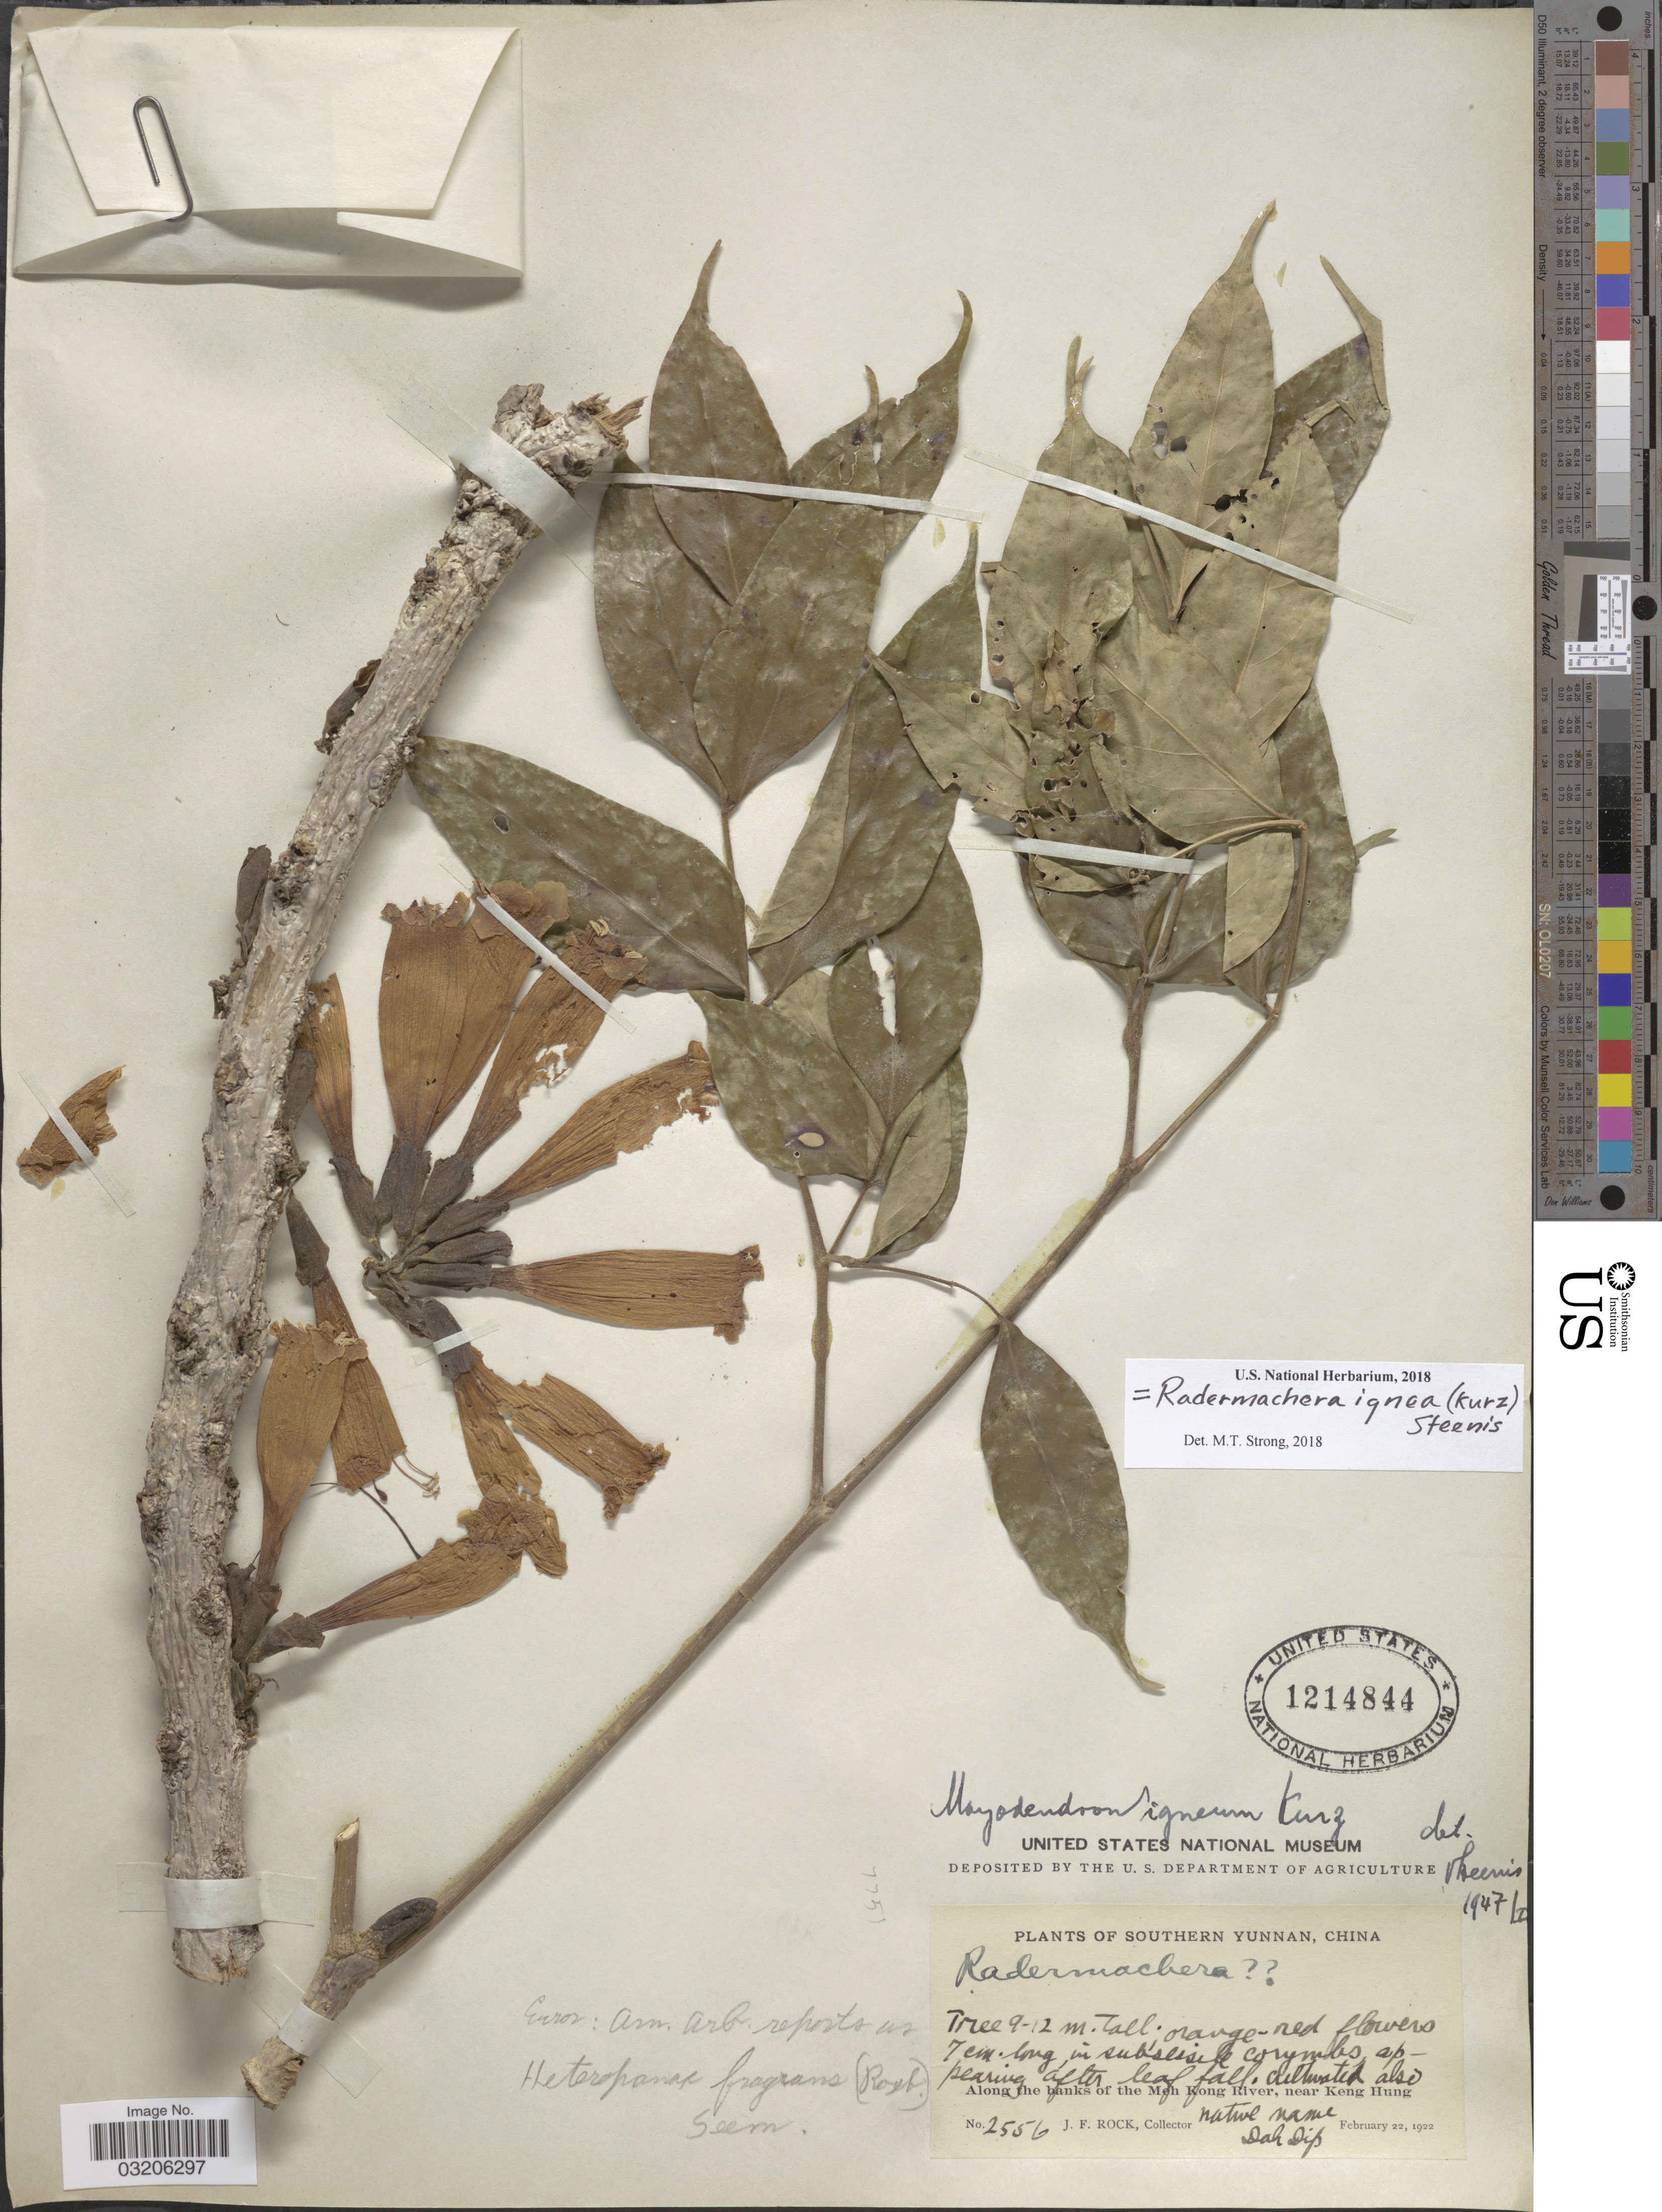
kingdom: Plantae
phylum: Tracheophyta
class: Magnoliopsida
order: Lamiales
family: Bignoniaceae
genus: Radermachera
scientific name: Radermachera ignea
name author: (Kurz) Steen.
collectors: J. Rock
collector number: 2556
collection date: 1922-02-22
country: China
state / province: Yunnan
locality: Southern Yunnan. Along the banks of the Meh Kong River, near Keng Hung.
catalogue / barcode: US 1214844